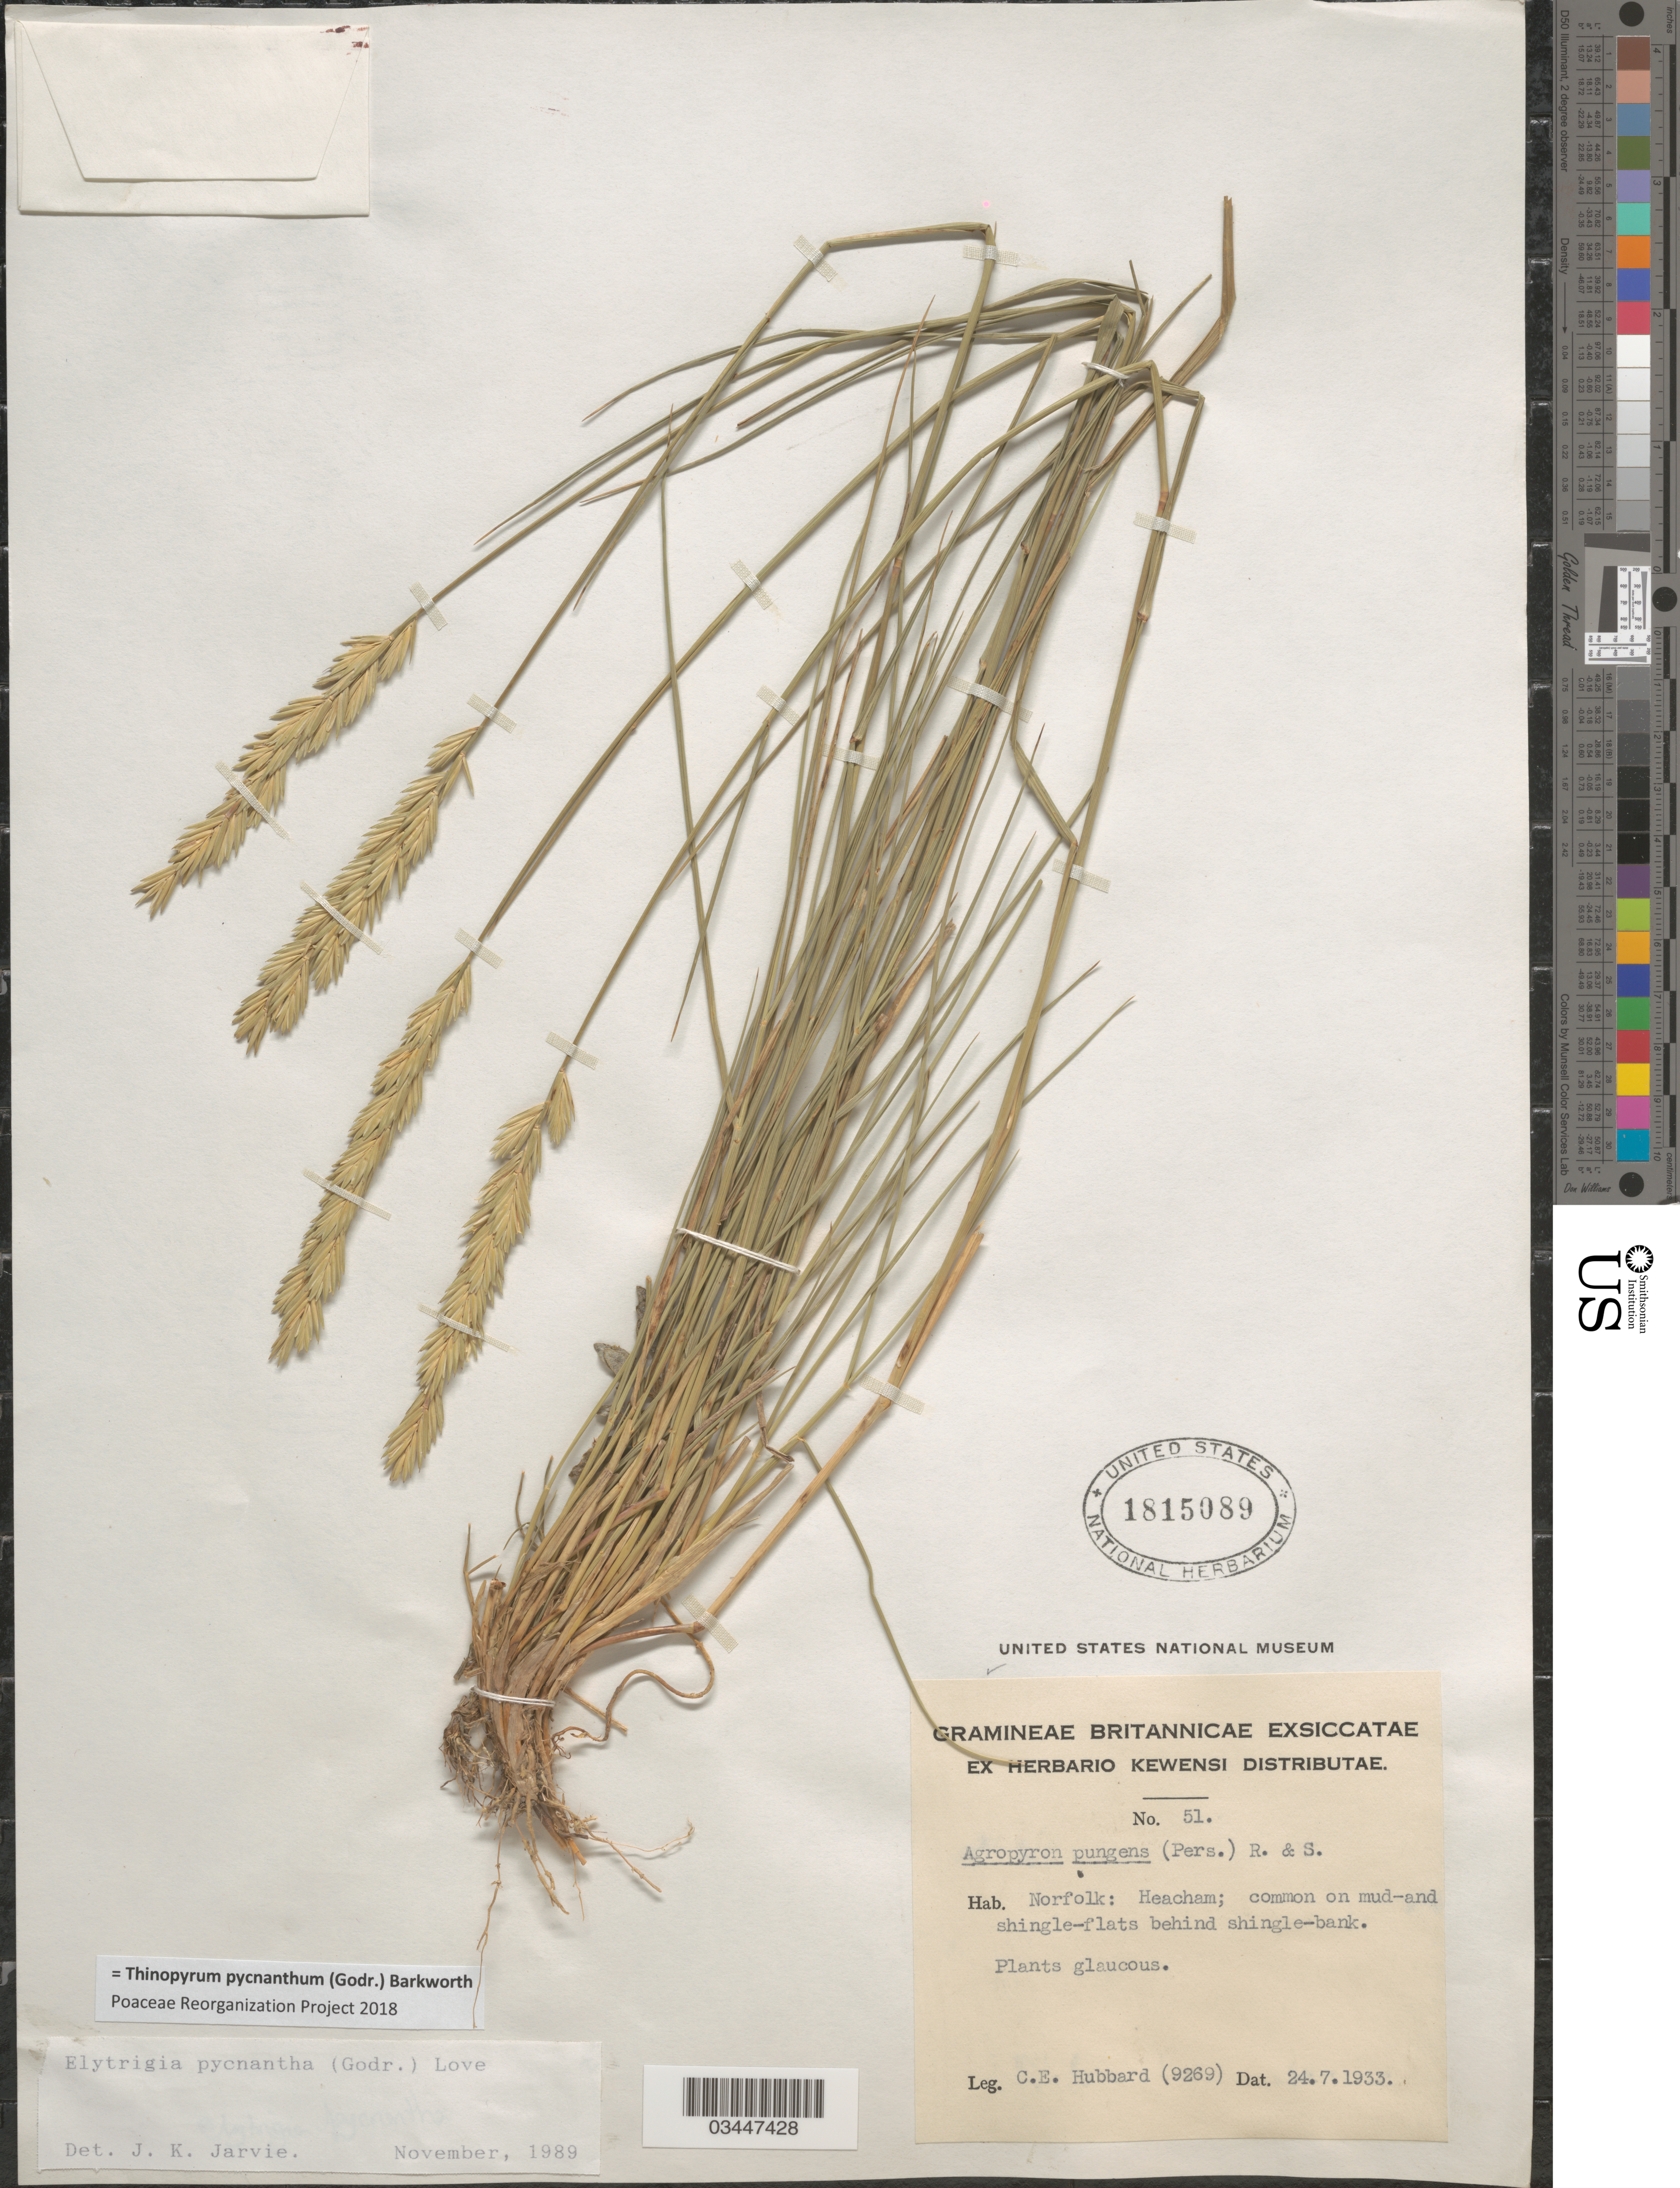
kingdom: Plantae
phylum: Tracheophyta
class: Liliopsida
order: Poales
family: Poaceae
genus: Thinopyrum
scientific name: Thinopyrum pycnanthum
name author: (Godr.) Barkworth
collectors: C. E. Hubbard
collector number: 51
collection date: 1933-07-24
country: United Kingdom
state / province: England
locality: Britannicae. Norfolk: Heacham; common on mud-and shingle-flats behind shingle-bank.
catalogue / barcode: US 1815089